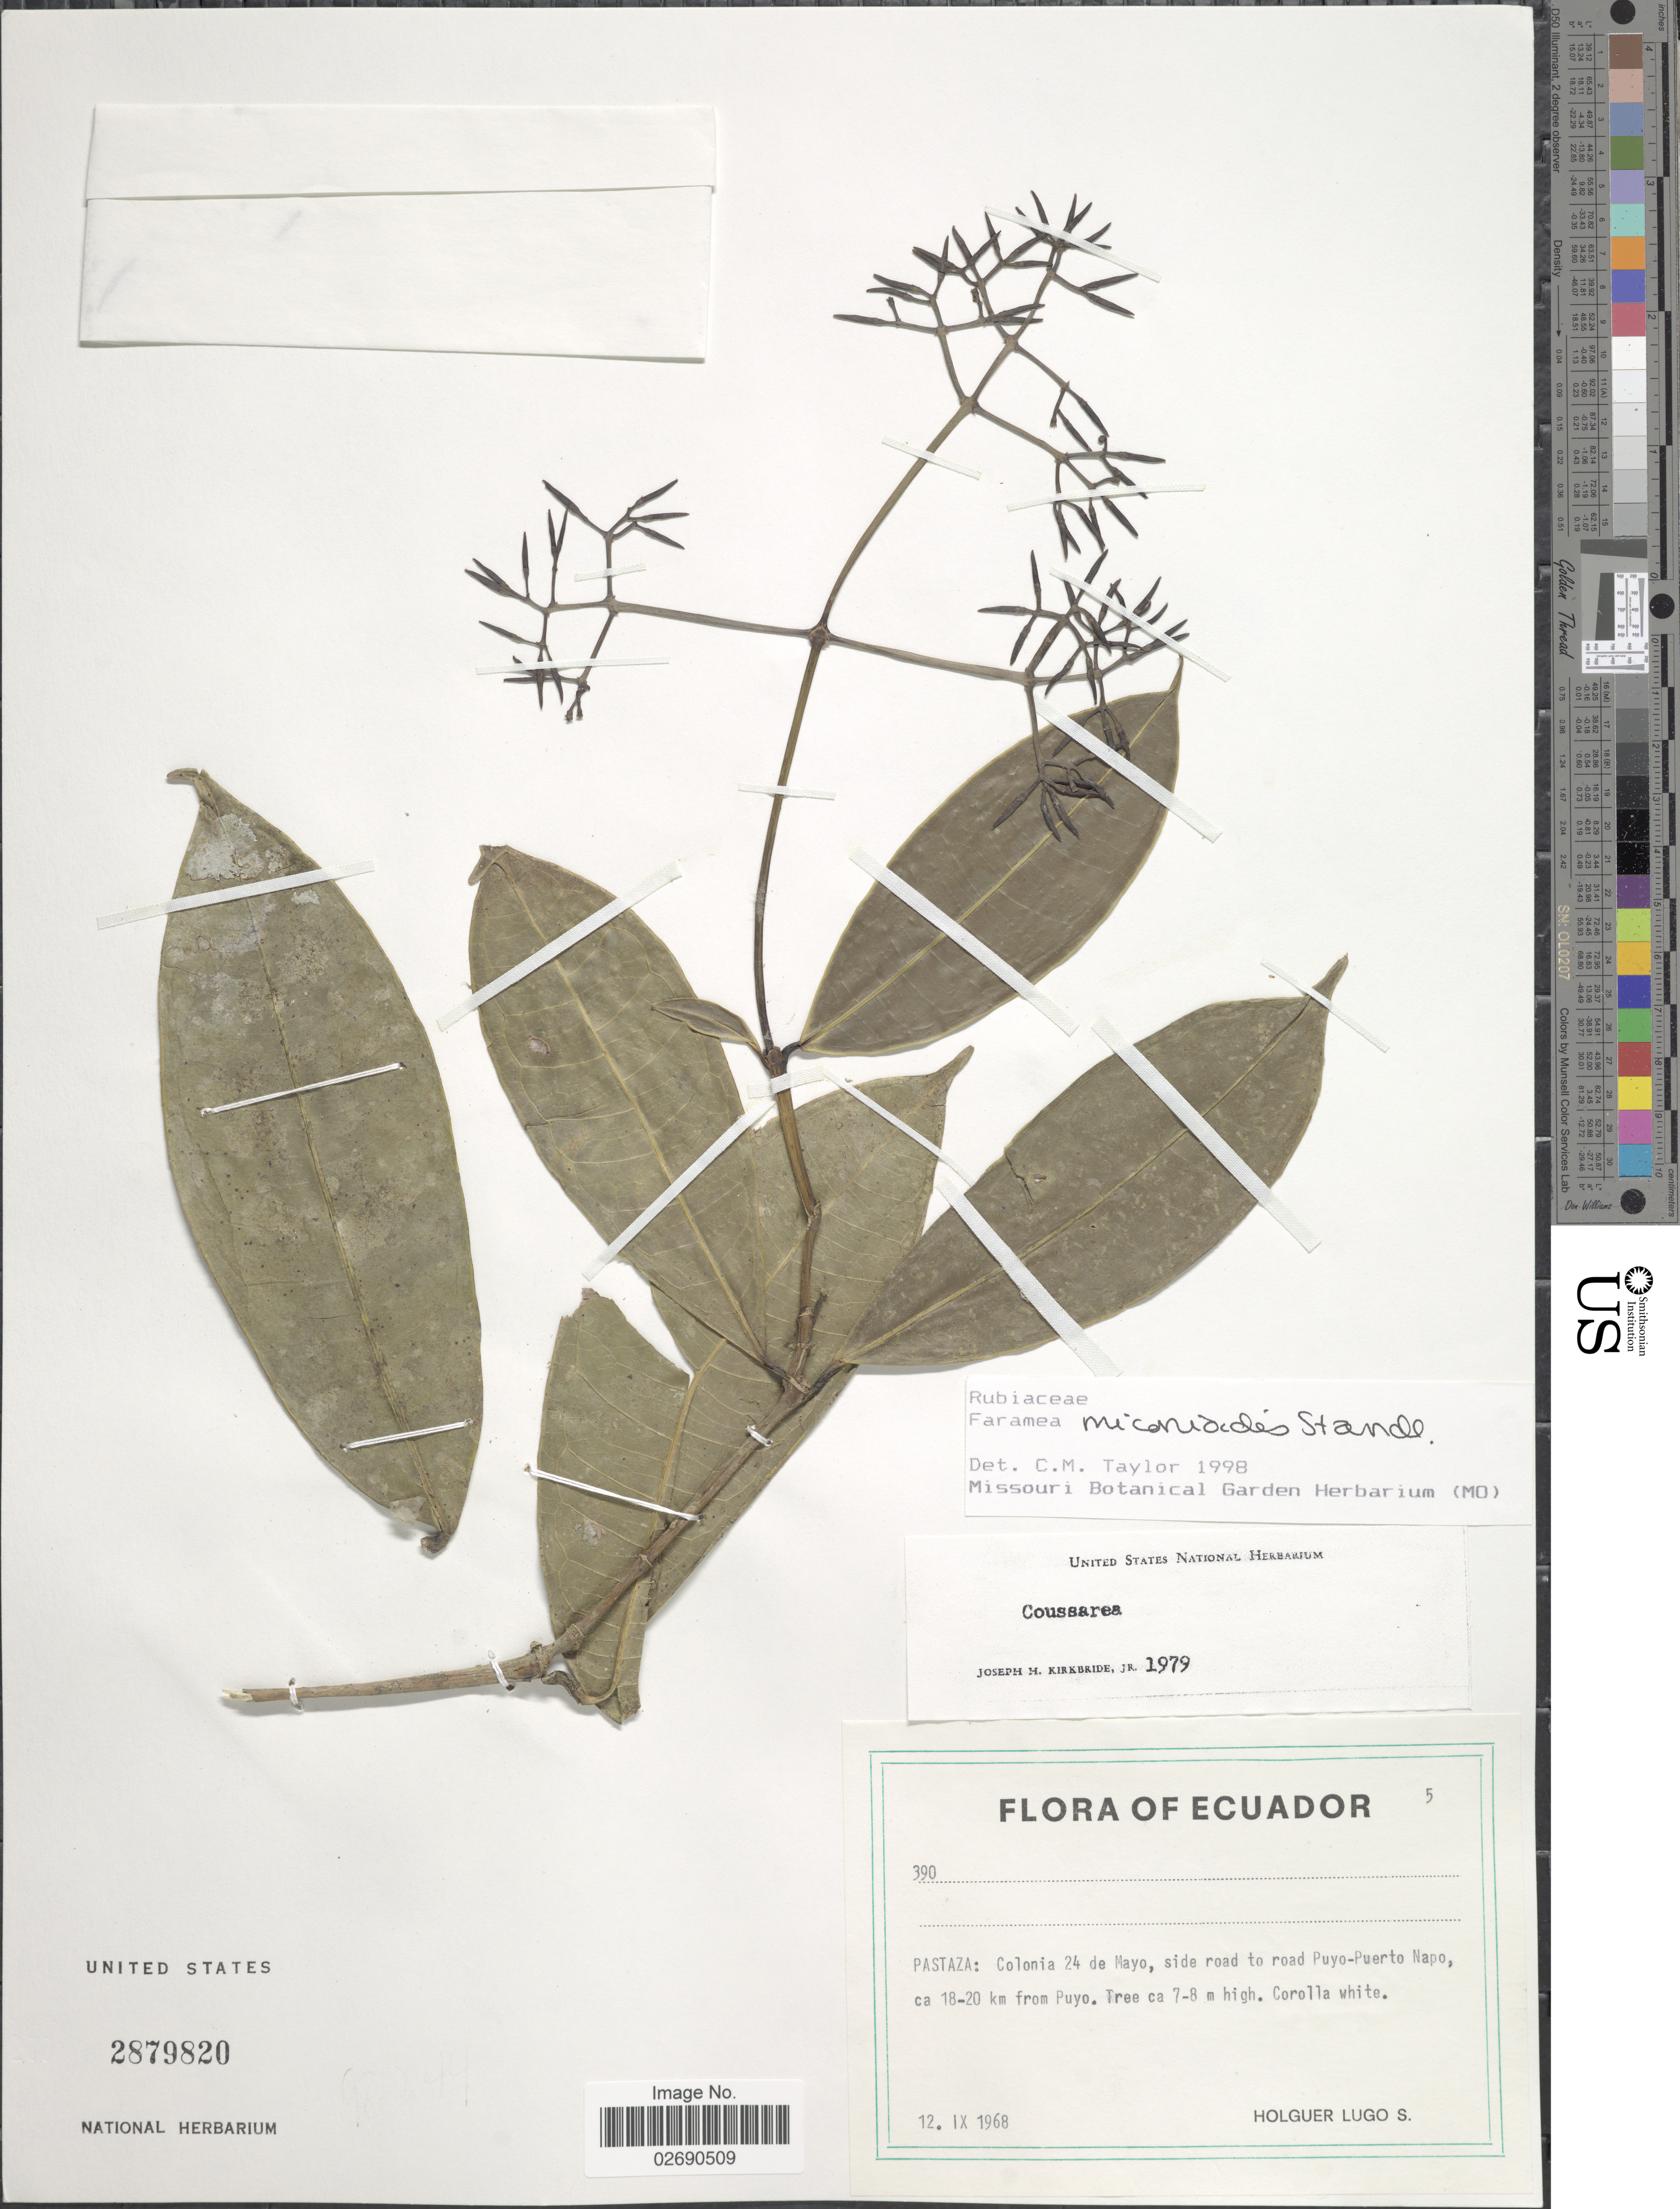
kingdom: Plantae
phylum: Tracheophyta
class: Magnoliopsida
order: Gentianales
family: Rubiaceae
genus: Faramea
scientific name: Faramea miconioides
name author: Standl.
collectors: H. Lugo S.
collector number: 390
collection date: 1968-09-12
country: Ecuador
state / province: Pastaza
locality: Colonia 24 de Mayo, side road to road Puyo-Puerto Napo, ca 18-20 km from Puyo.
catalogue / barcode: US 2879820